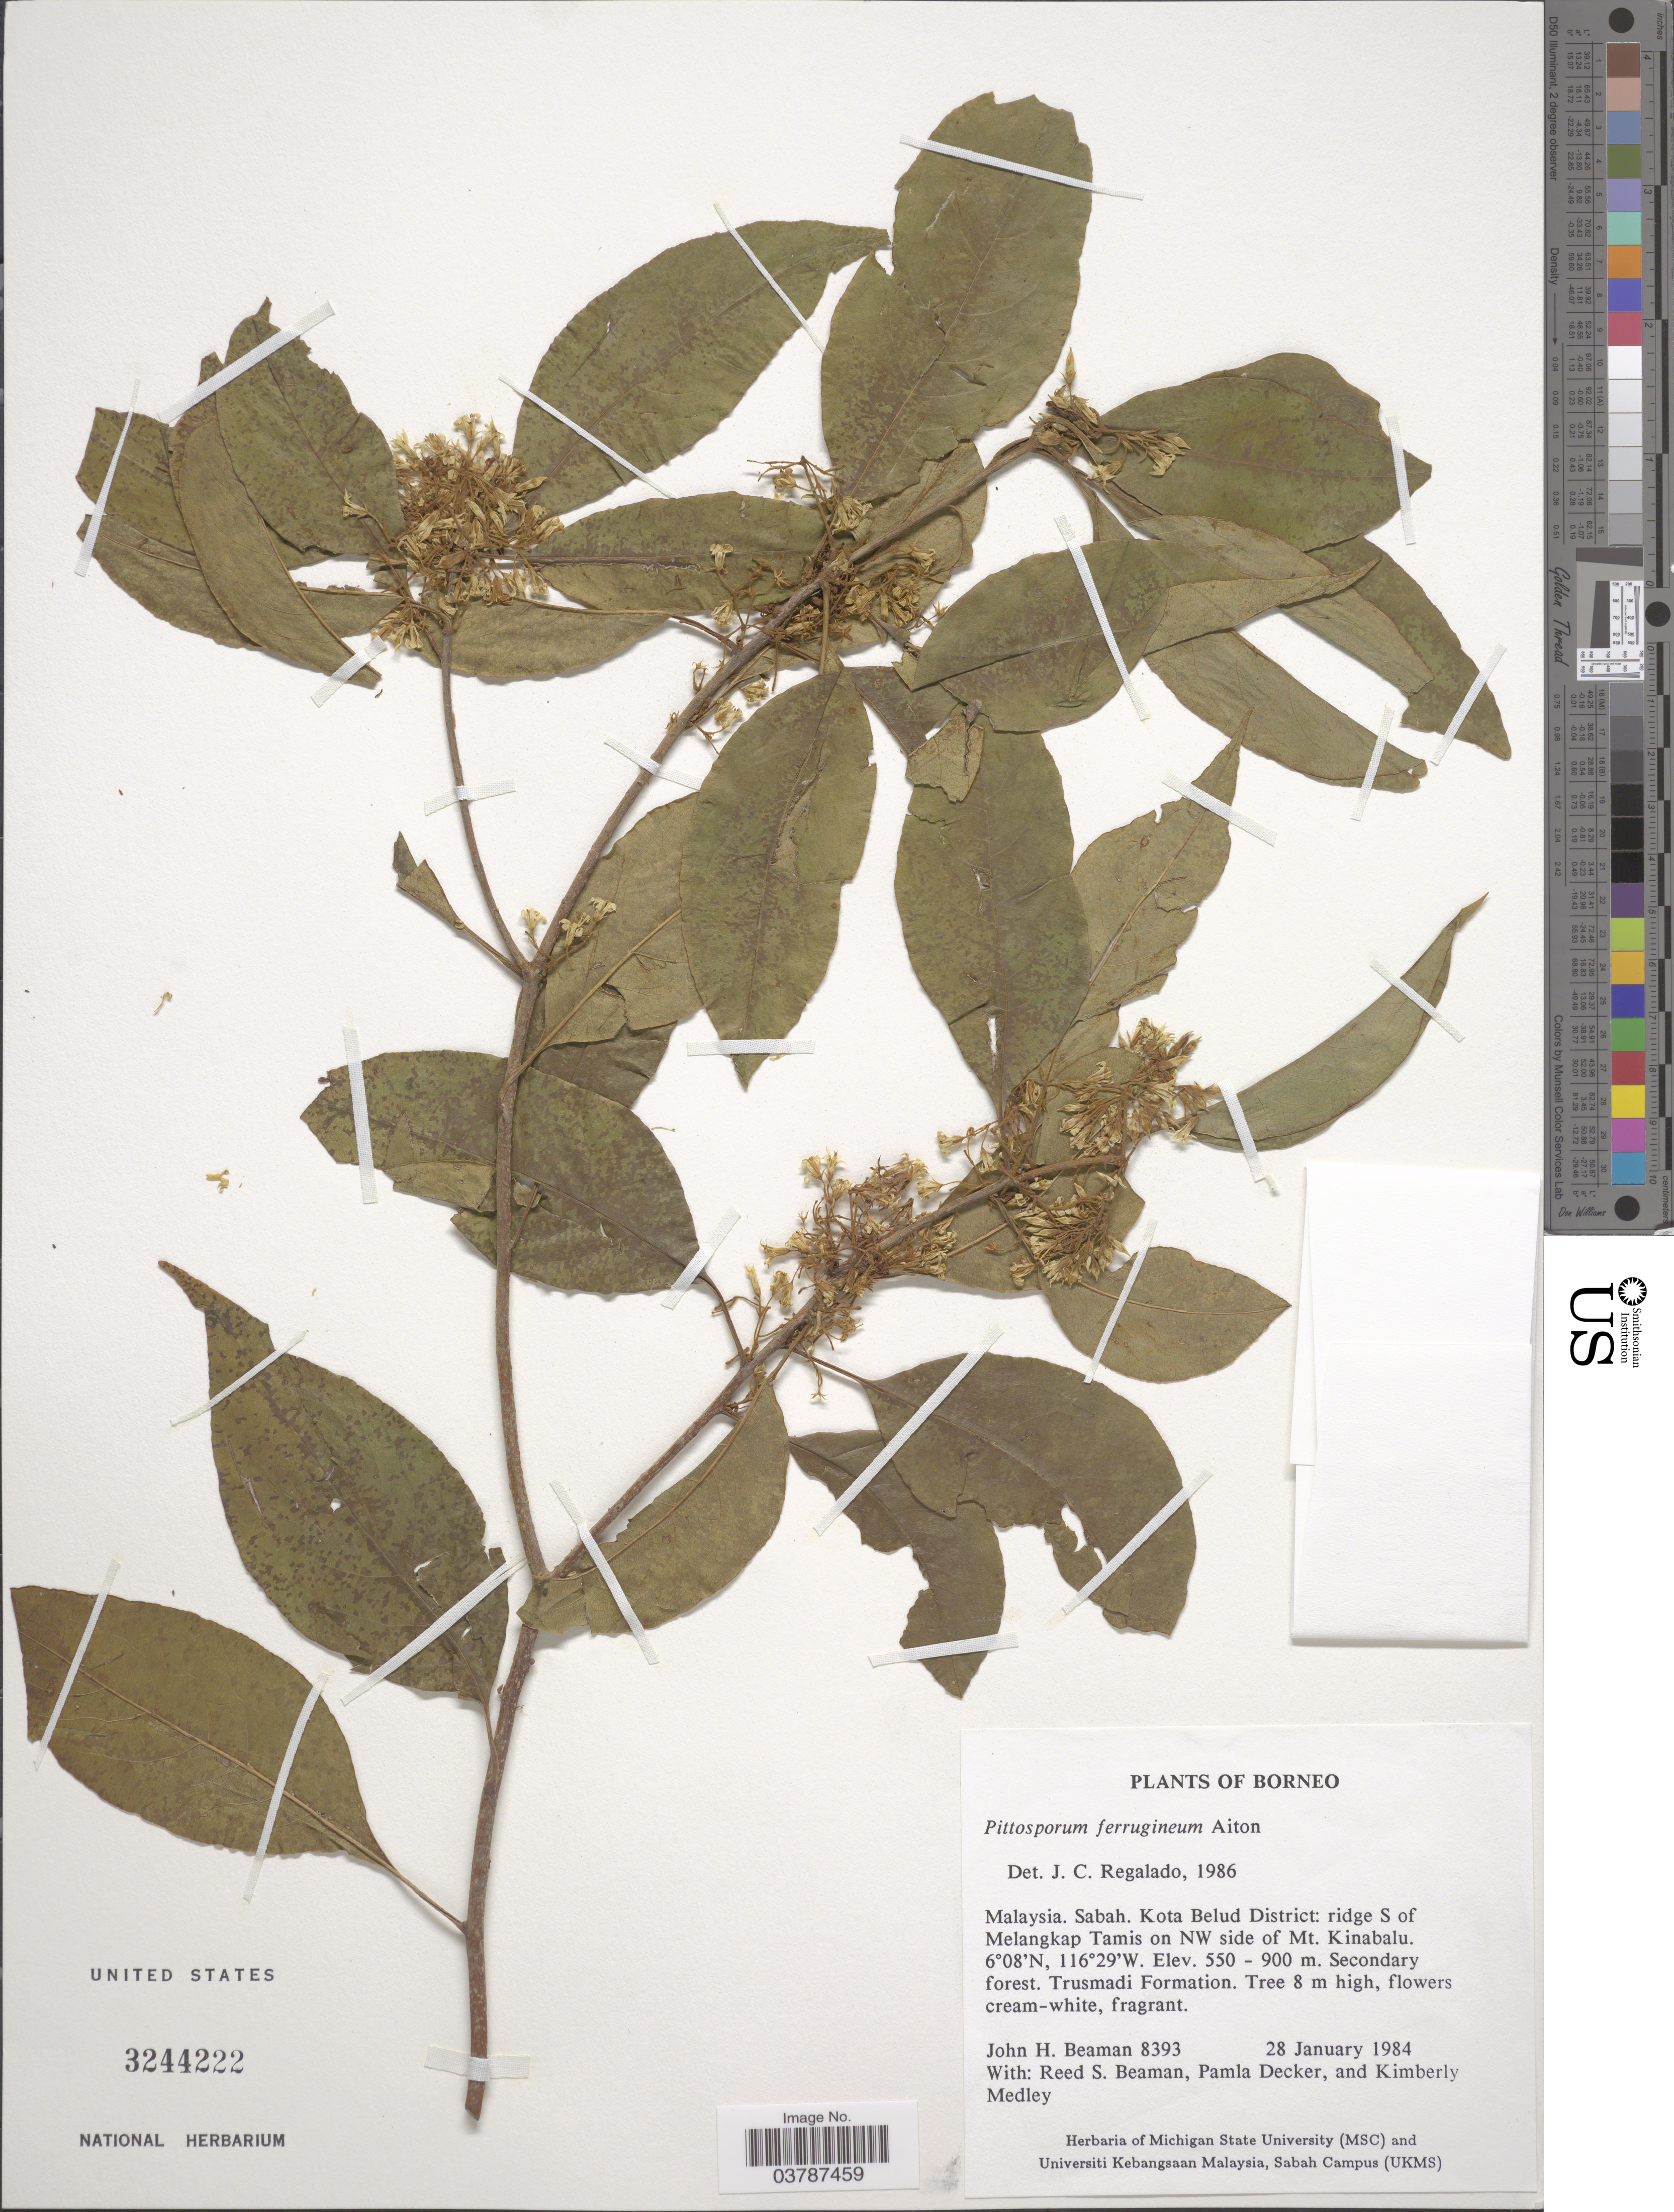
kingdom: Plantae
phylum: Tracheophyta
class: Magnoliopsida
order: Apiales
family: Pittosporaceae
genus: Pittosporum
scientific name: Pittosporum ferrugineum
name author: Dryand. ex Aiton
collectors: J. H. Beaman, R. S. Beaman, P. Decker & K. Medley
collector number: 8393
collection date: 1984-01-28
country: Malaysia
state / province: Sabah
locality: Borneo. Kota Belud District: ridge S of Melangkap Tamis on NW side of Mt. Kinabalu.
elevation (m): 550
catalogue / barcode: US 3244222